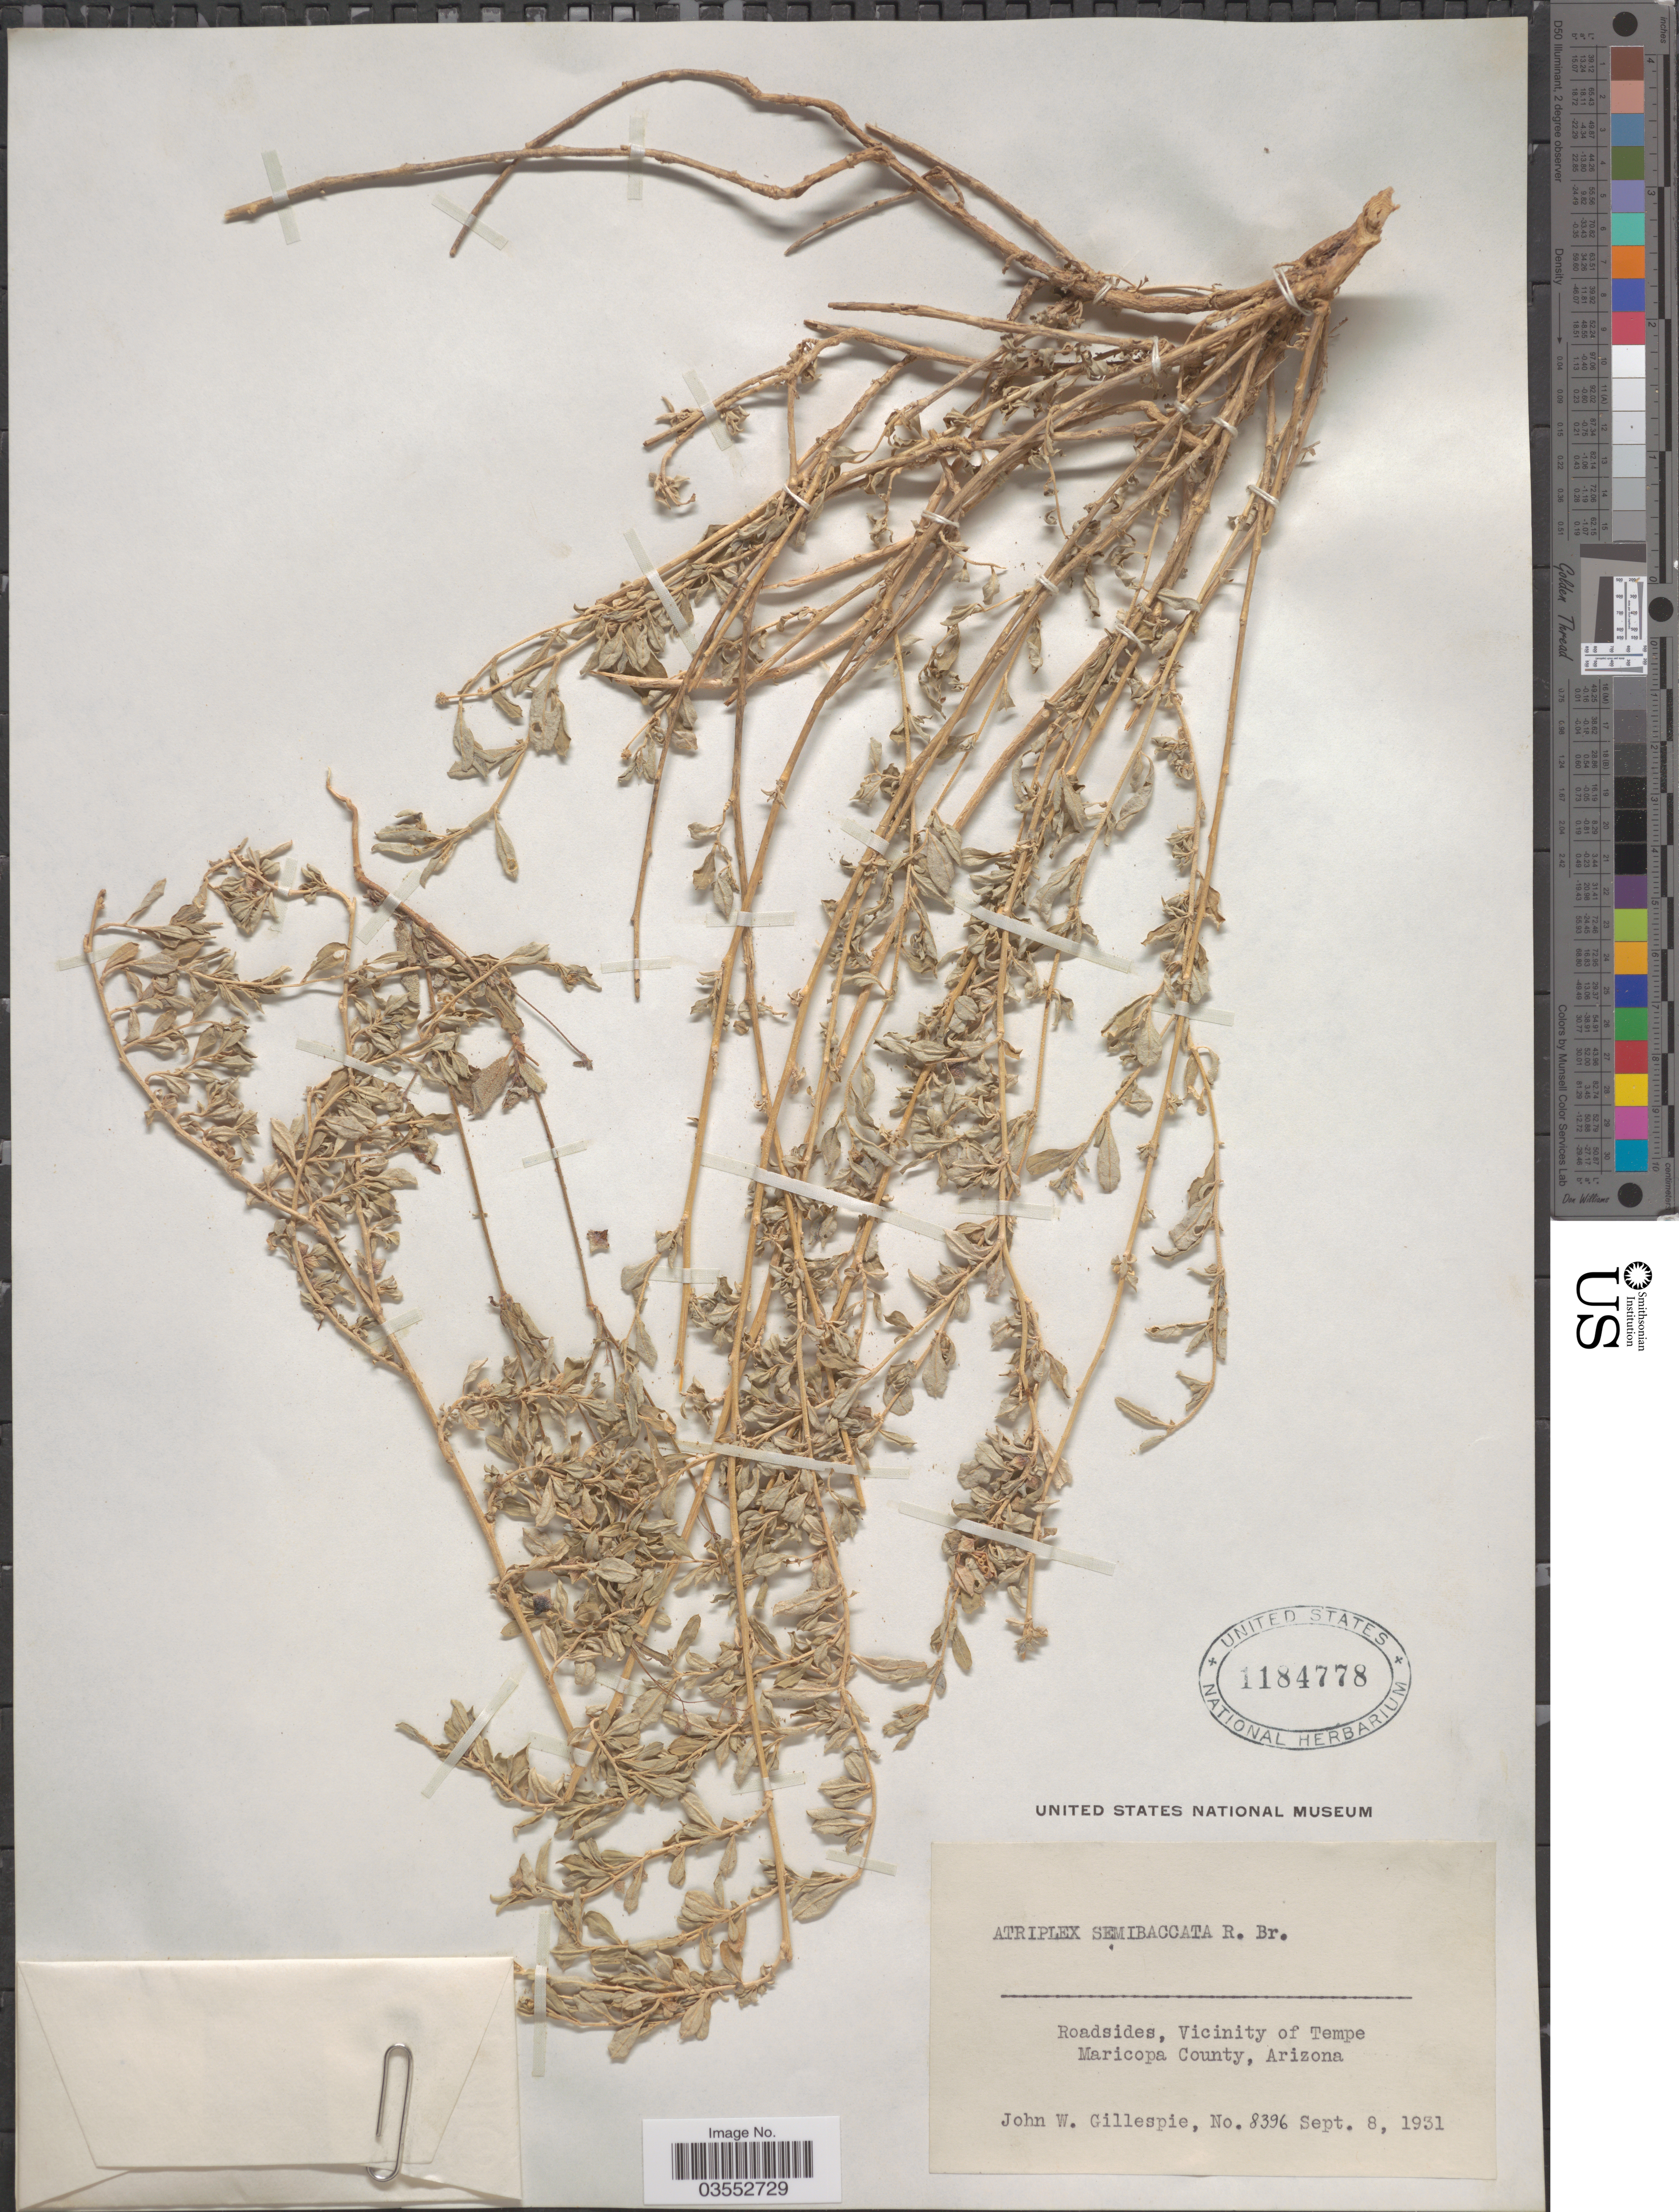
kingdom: Plantae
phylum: Tracheophyta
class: Magnoliopsida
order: Caryophyllales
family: Amaranthaceae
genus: Atriplex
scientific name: Atriplex semibaccata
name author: R. Br.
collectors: J. W. Gillespie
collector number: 8396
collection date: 1931-09-08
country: United States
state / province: Arizona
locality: Vicinity of Tempe Maricopa County.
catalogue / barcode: US 1184778